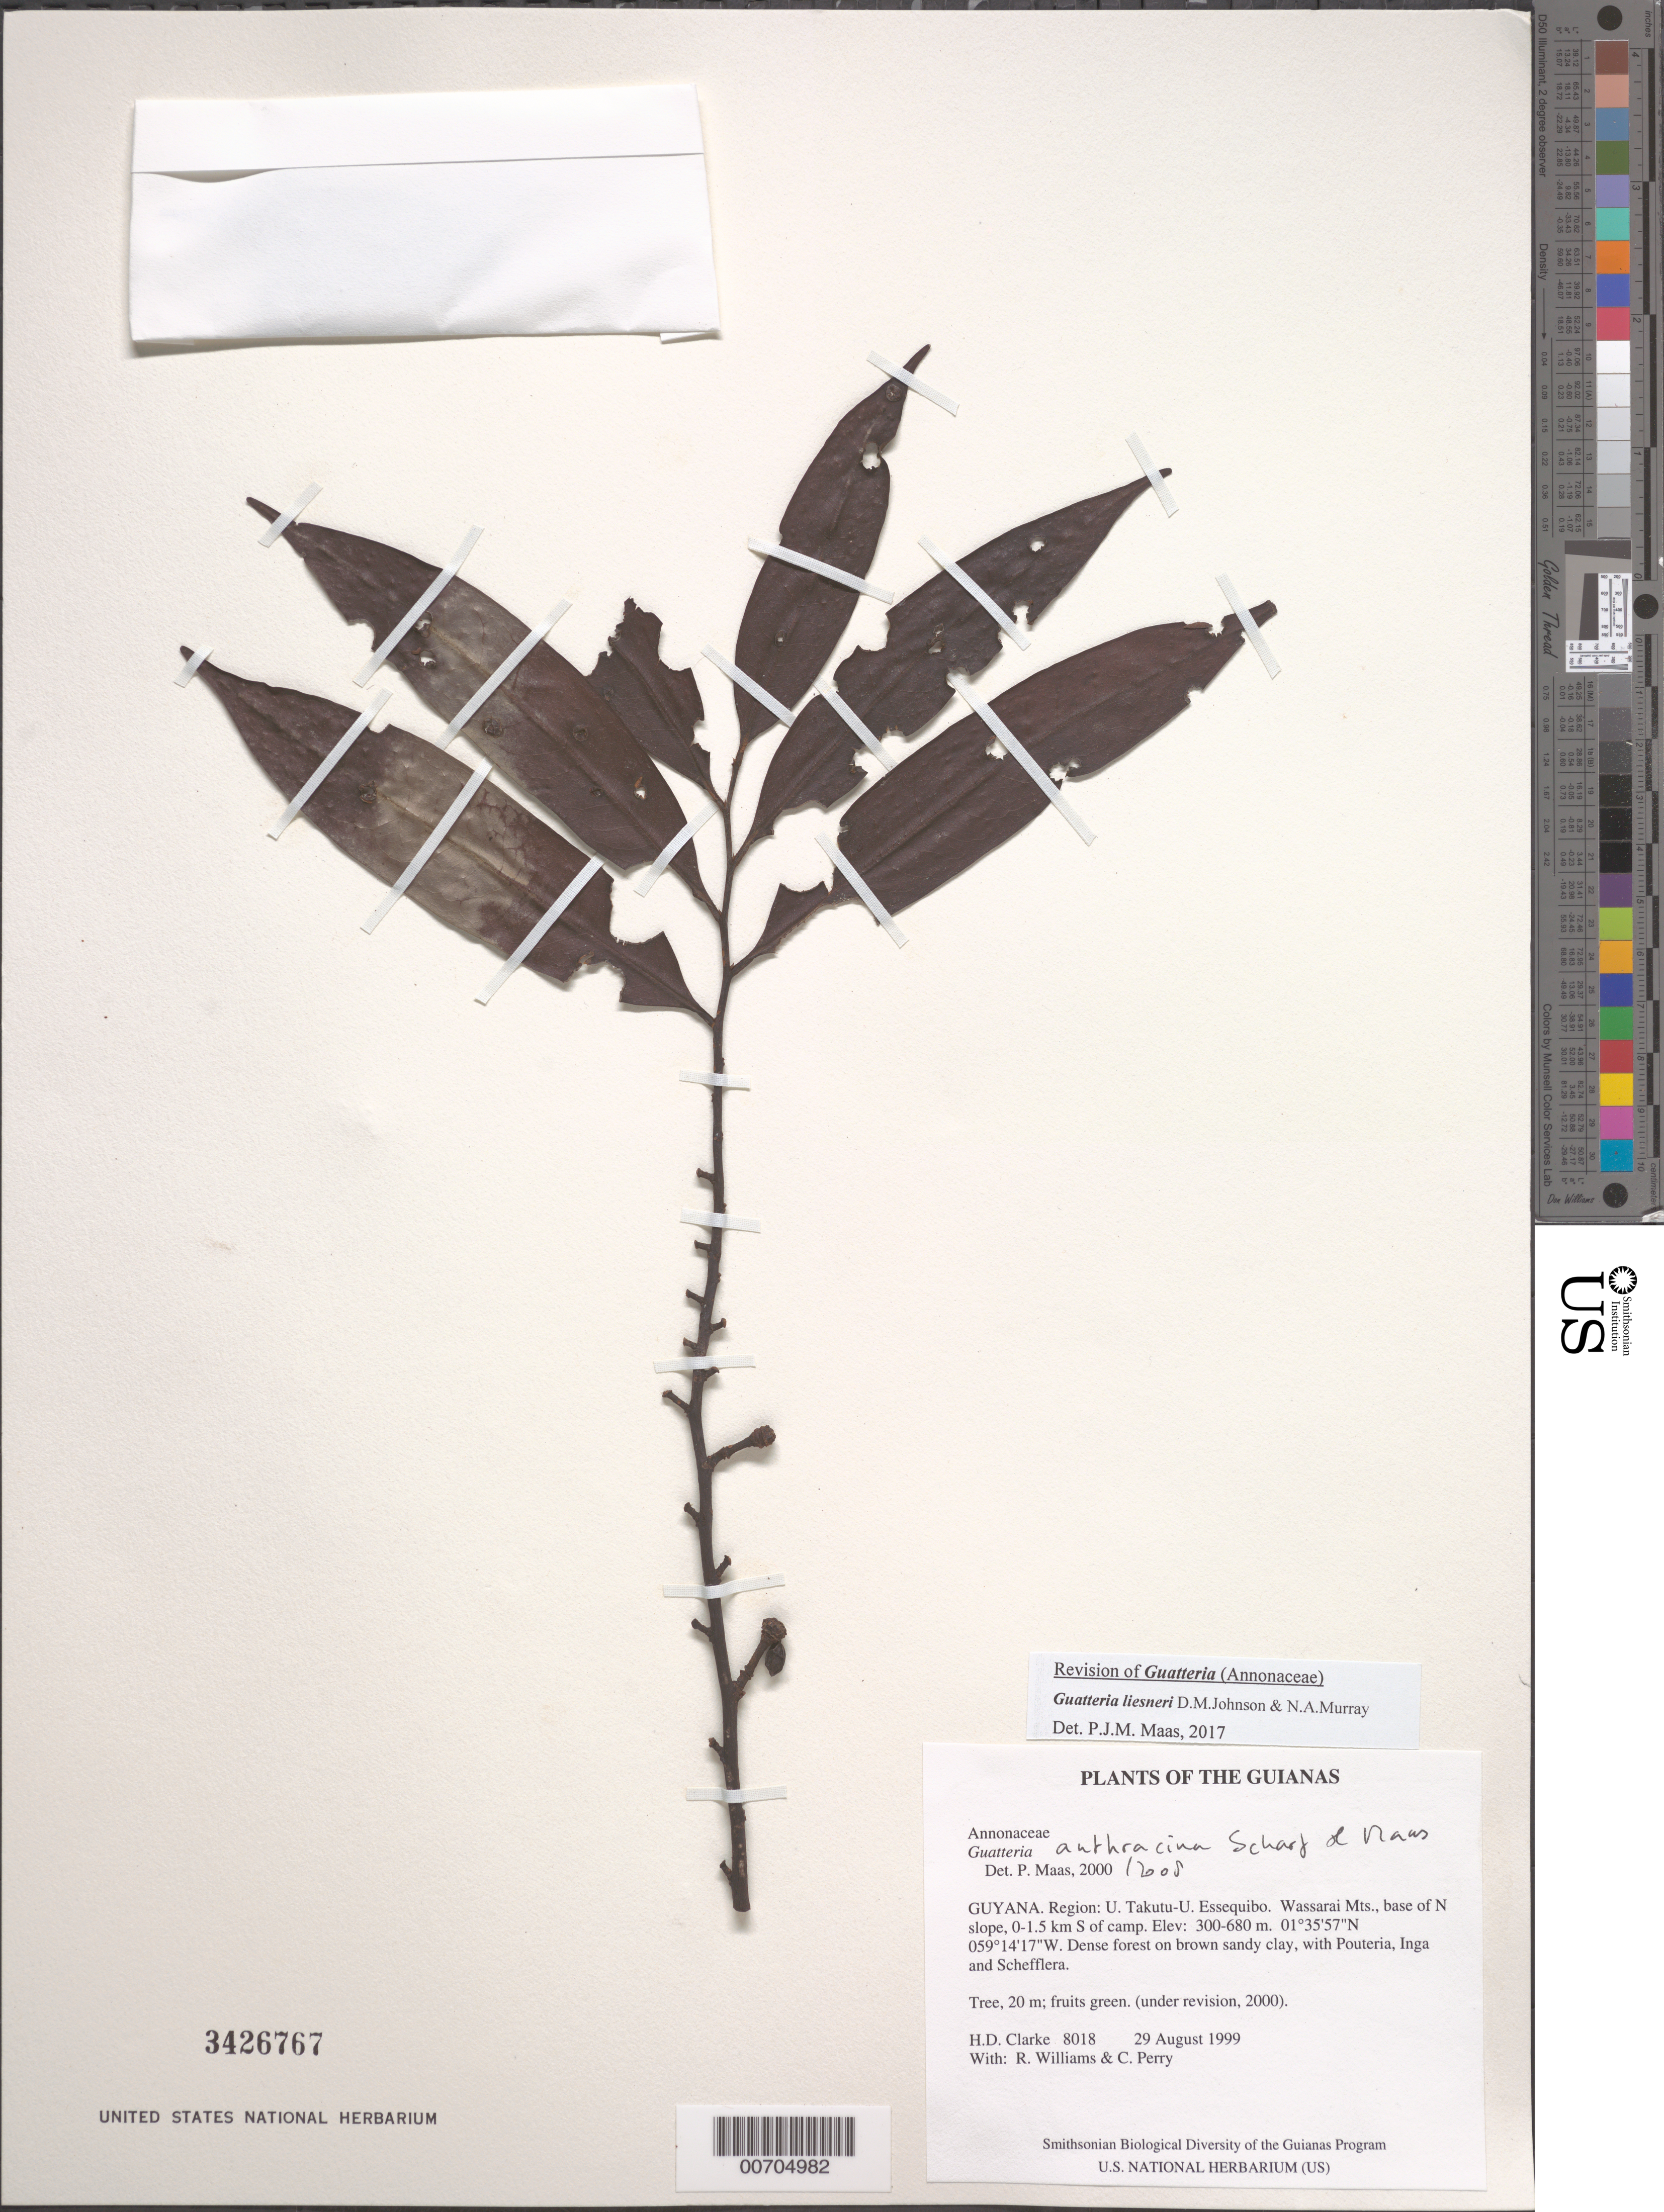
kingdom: Plantae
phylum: Tracheophyta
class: Magnoliopsida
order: Magnoliales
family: Annonaceae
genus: Guatteria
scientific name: Guatteria liesneri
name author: D.M. Johnson & N.A. Murray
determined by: Maas, Paul J.; Maas, H.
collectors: H. D. Clarke, R. Williams & C. Perry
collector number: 8018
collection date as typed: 29 August 1999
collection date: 1999-08-29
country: Guyana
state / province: U. Takutu-U. Essequibo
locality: Wassarai Mts., base of N slope, 0-1.5 km S of camp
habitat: Dense forest on brown sandy clay, with Pouteria, Inga and Schefflera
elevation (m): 300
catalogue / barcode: US 3426767